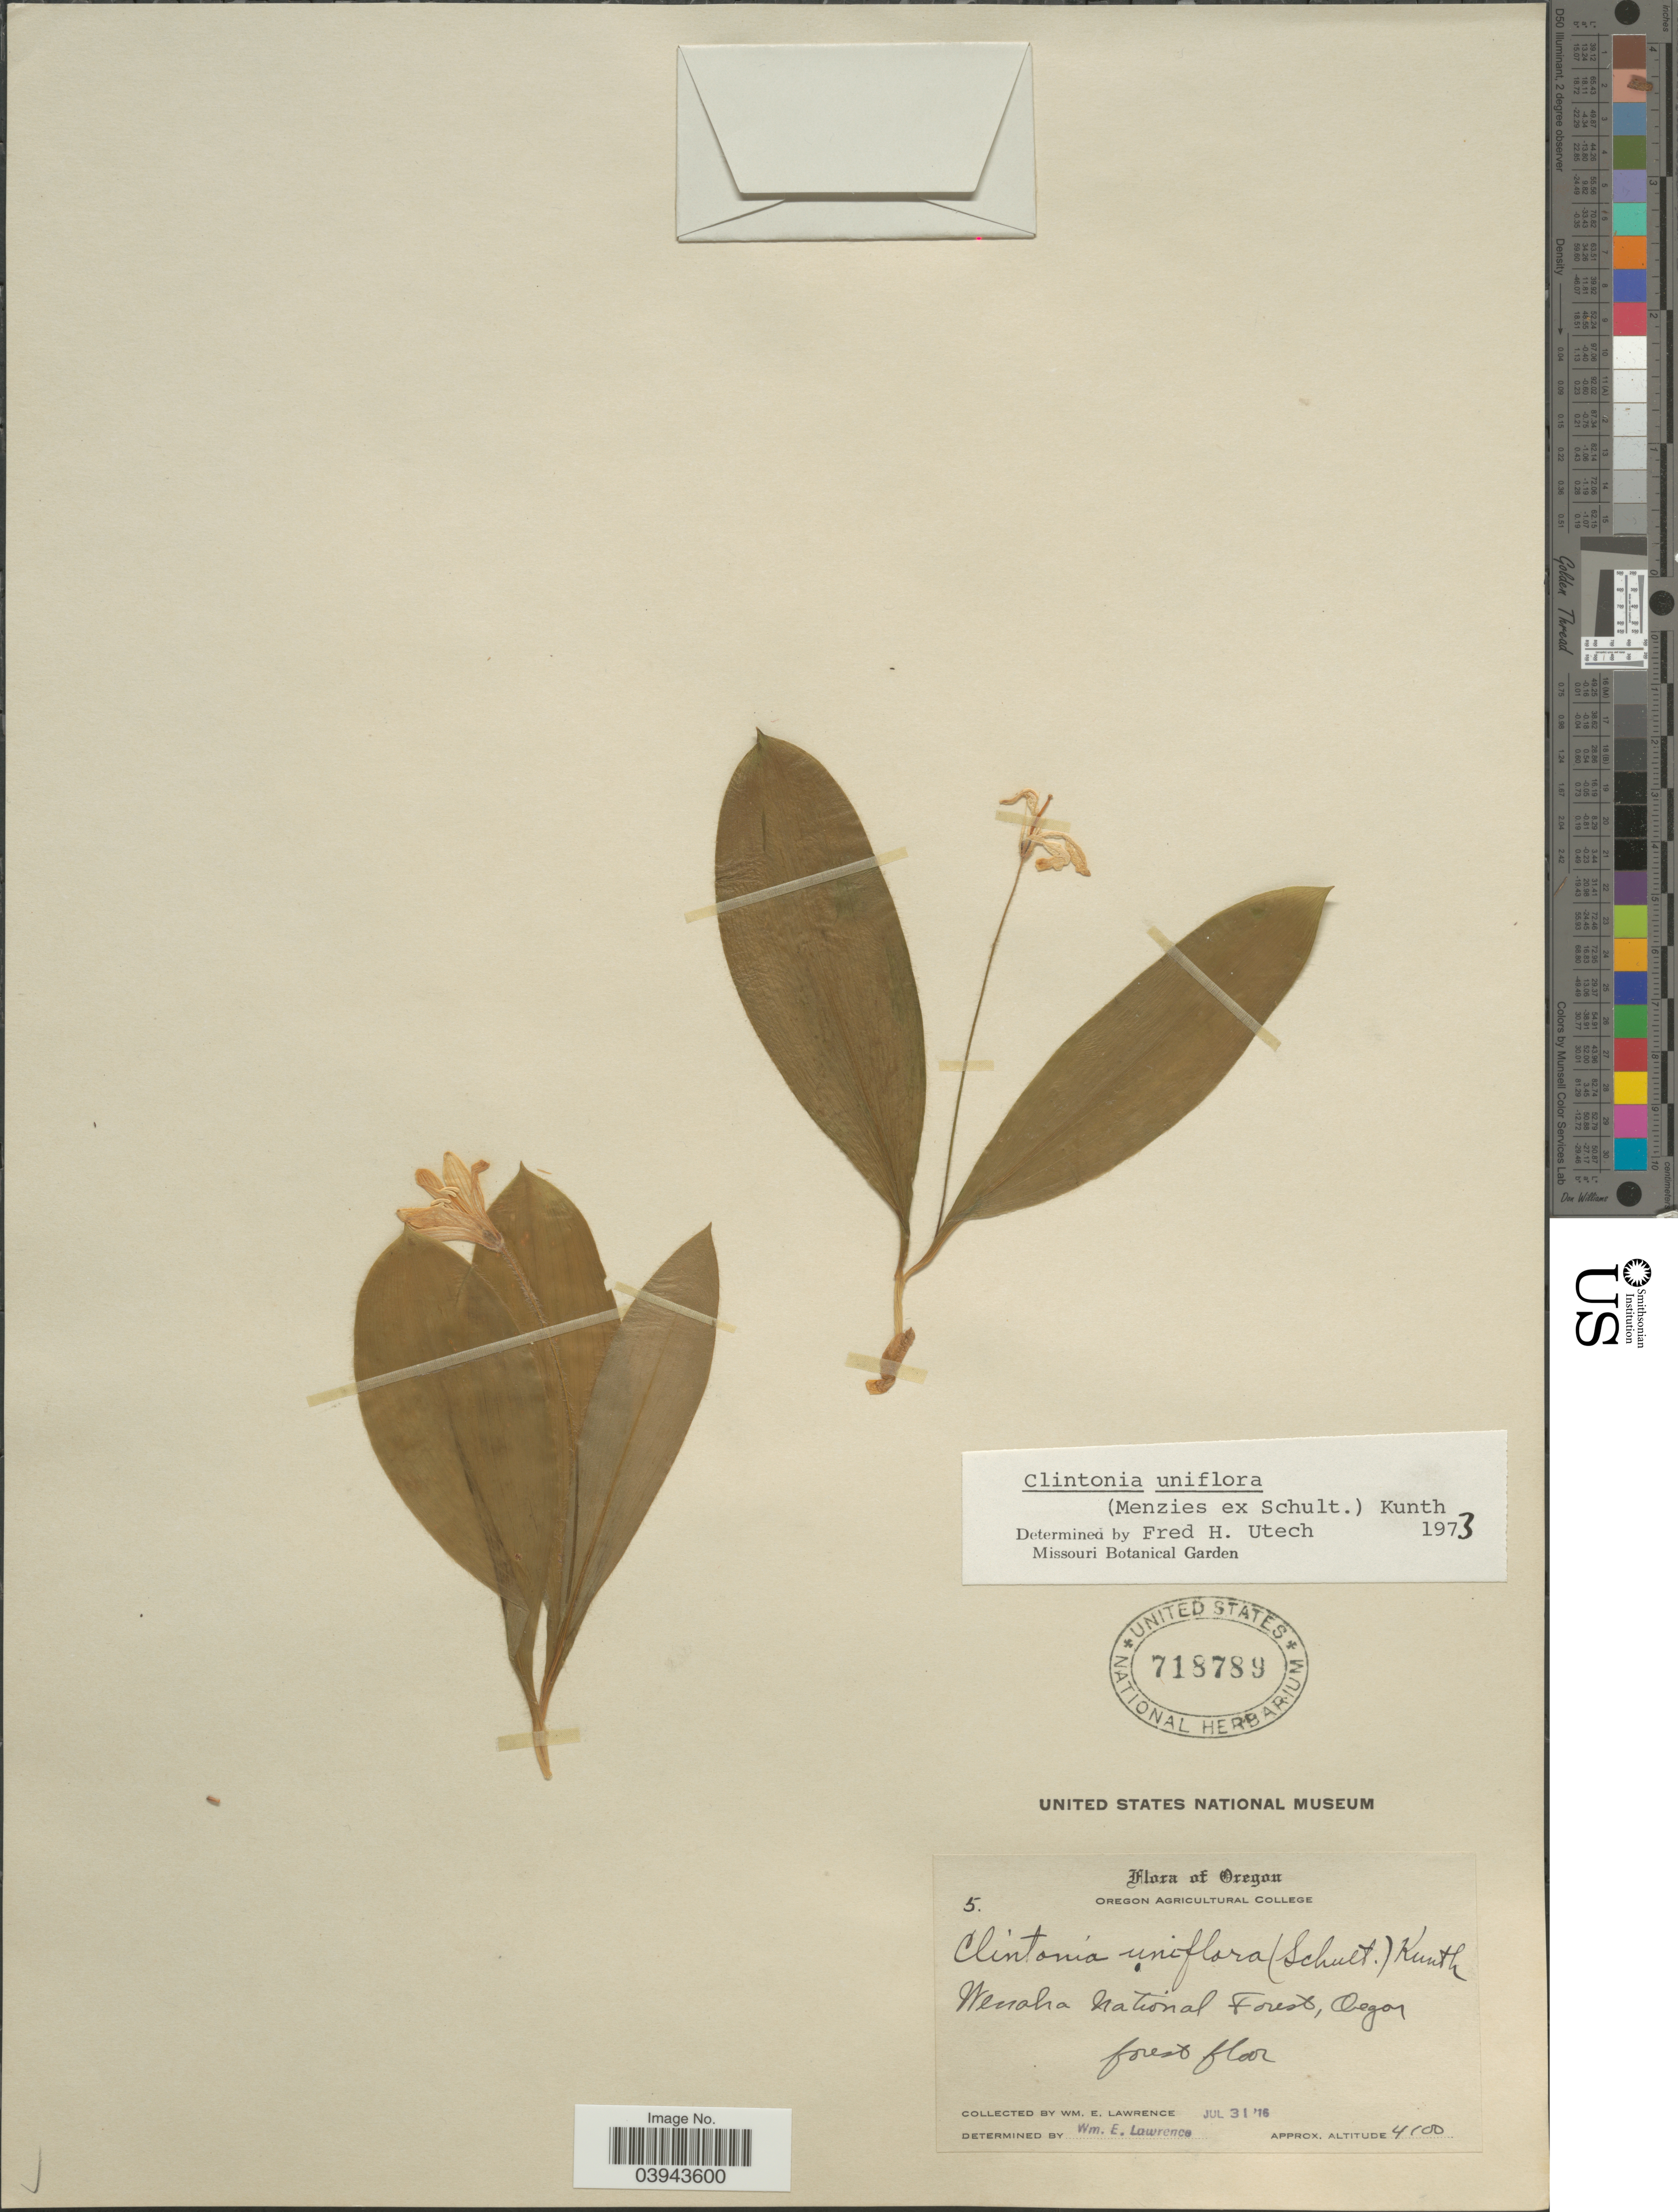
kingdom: Plantae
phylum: Tracheophyta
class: Liliopsida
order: Liliales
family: Liliaceae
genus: Clintonia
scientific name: Clintonia uniflora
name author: Kunth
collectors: W. Lawrence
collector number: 5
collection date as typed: Transcribed d/m/y: 31/7/16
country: United States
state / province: Oregon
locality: Wenoha National Forest.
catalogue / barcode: US 718789